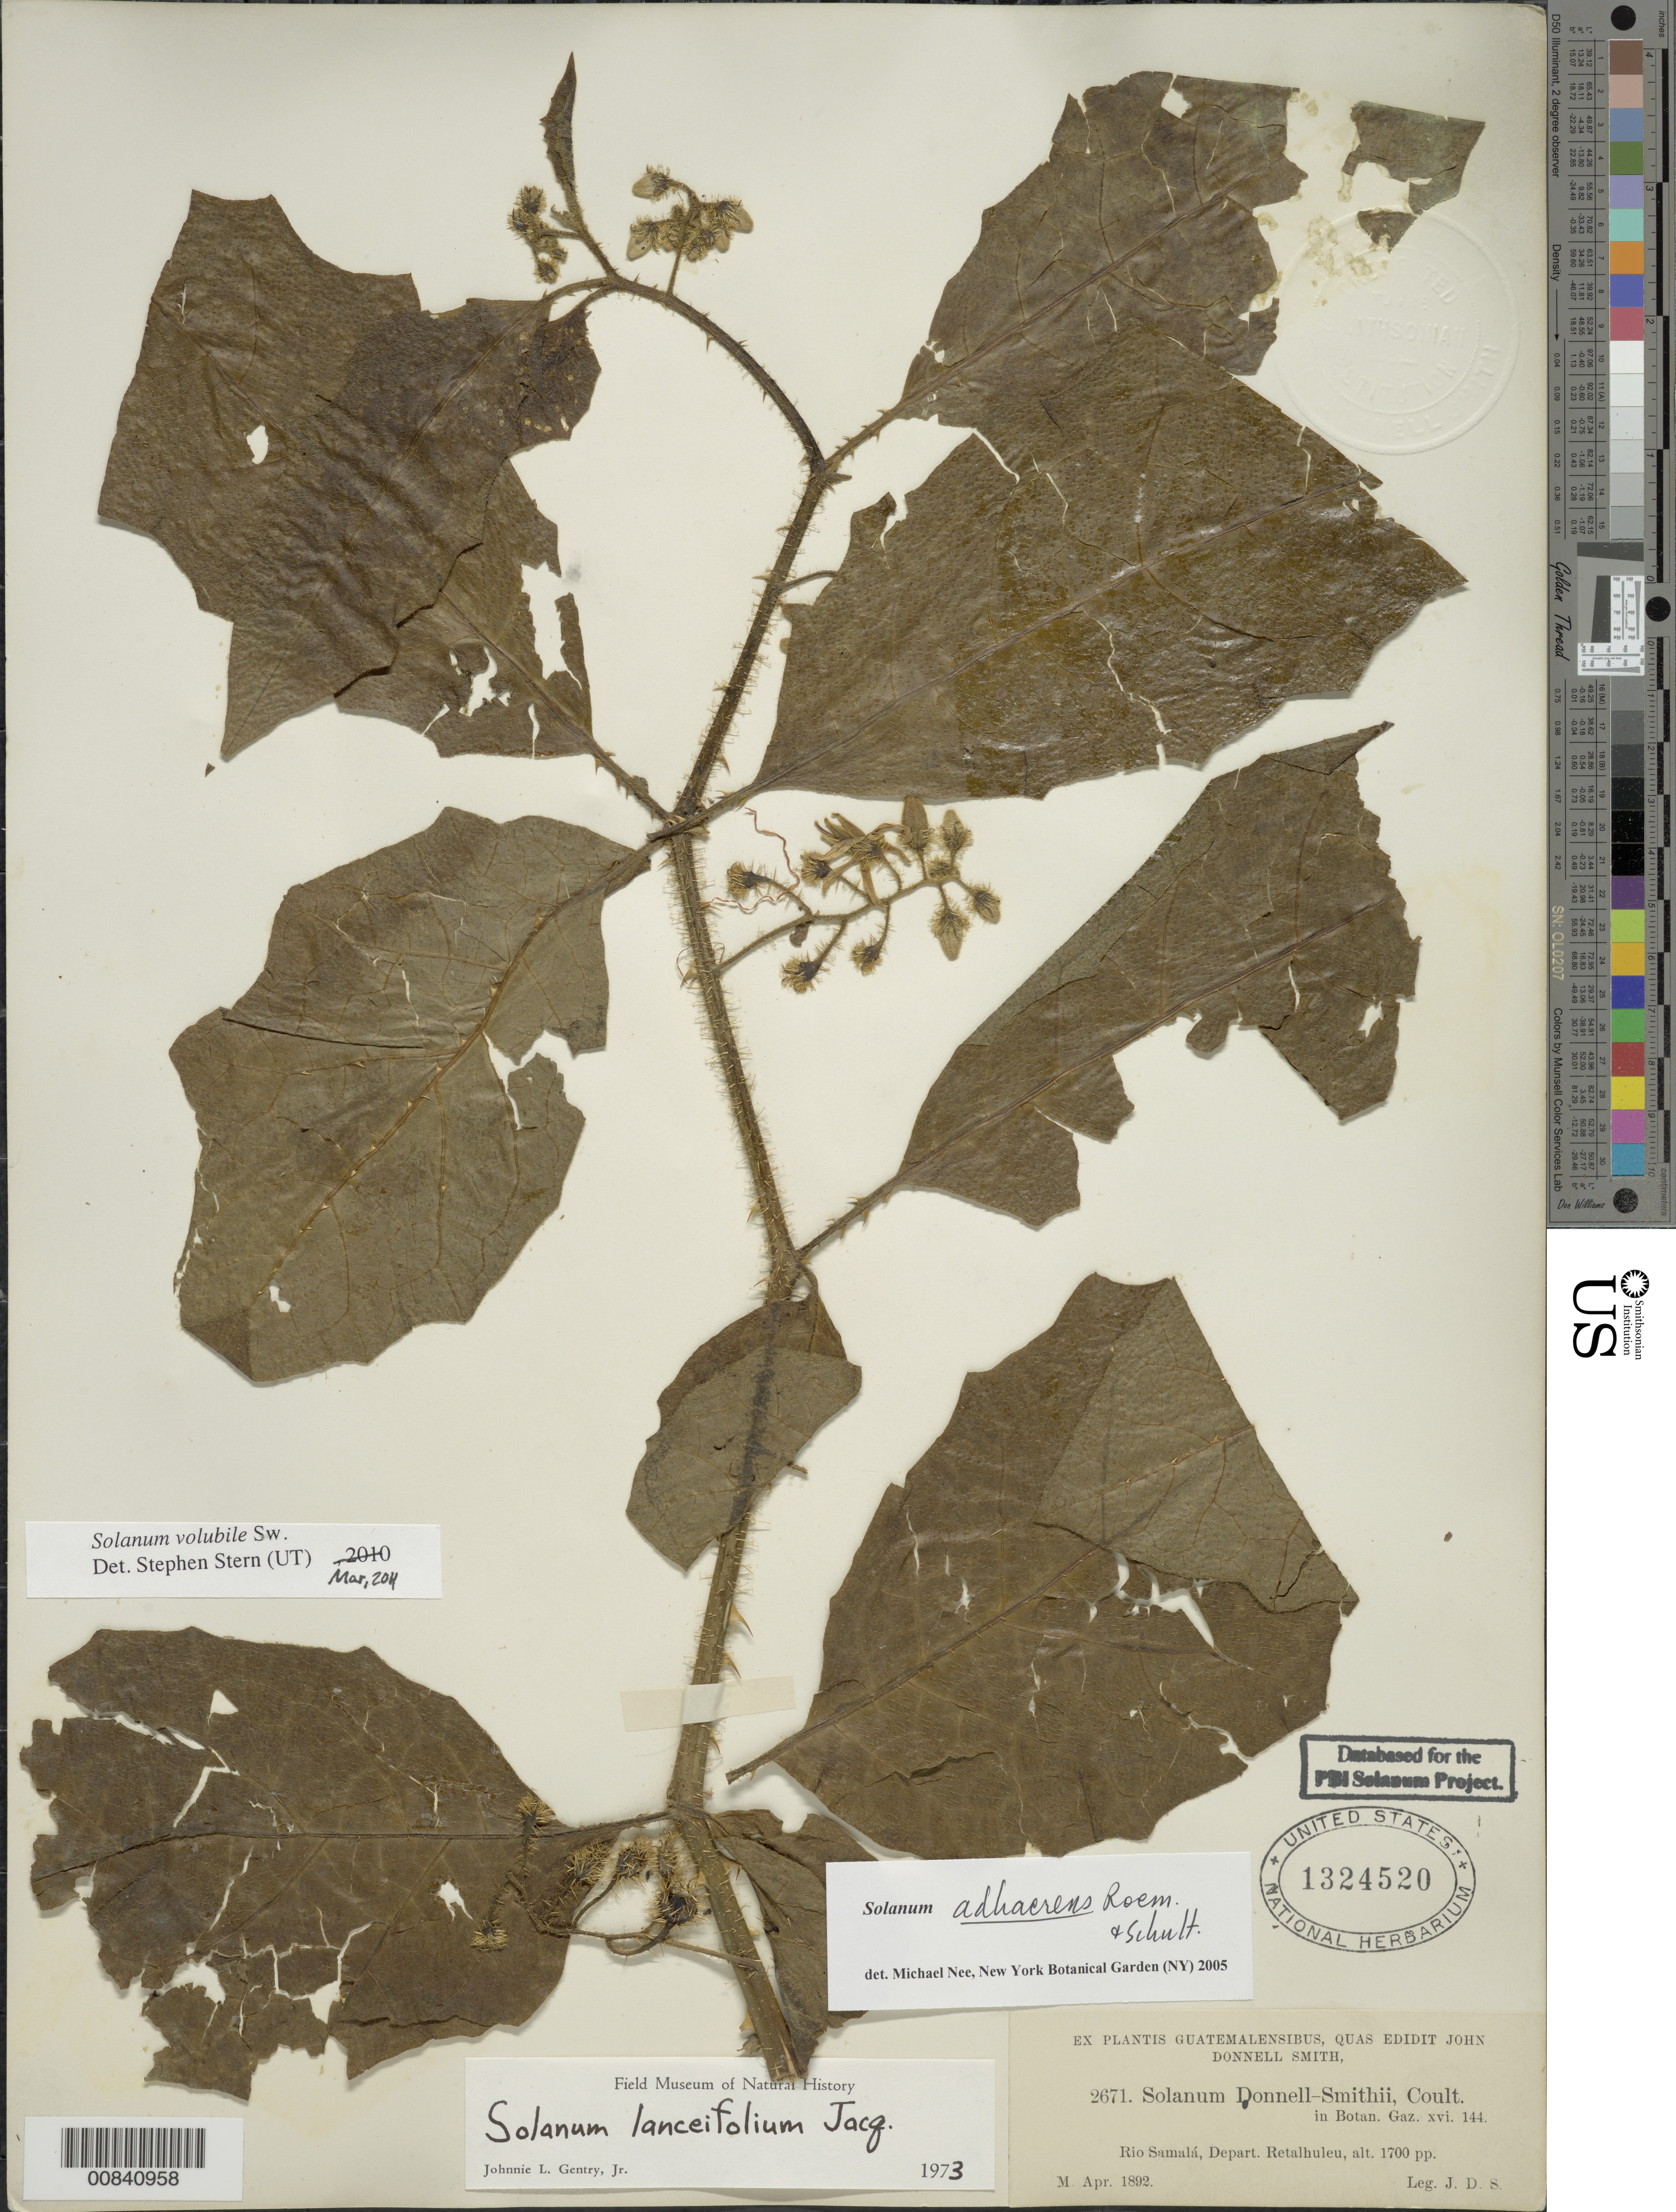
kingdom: Plantae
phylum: Tracheophyta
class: Magnoliopsida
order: Solanales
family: Solanaceae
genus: Solanum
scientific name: Solanum adhaerens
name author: Roem. & Schult.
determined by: Nee, Michael H.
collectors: J. Donnell Smith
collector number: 2671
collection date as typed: Apr 1892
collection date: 1892-04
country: Guatemala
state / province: Retalhuleu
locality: Rio Samalá.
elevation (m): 518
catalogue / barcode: US 1324520